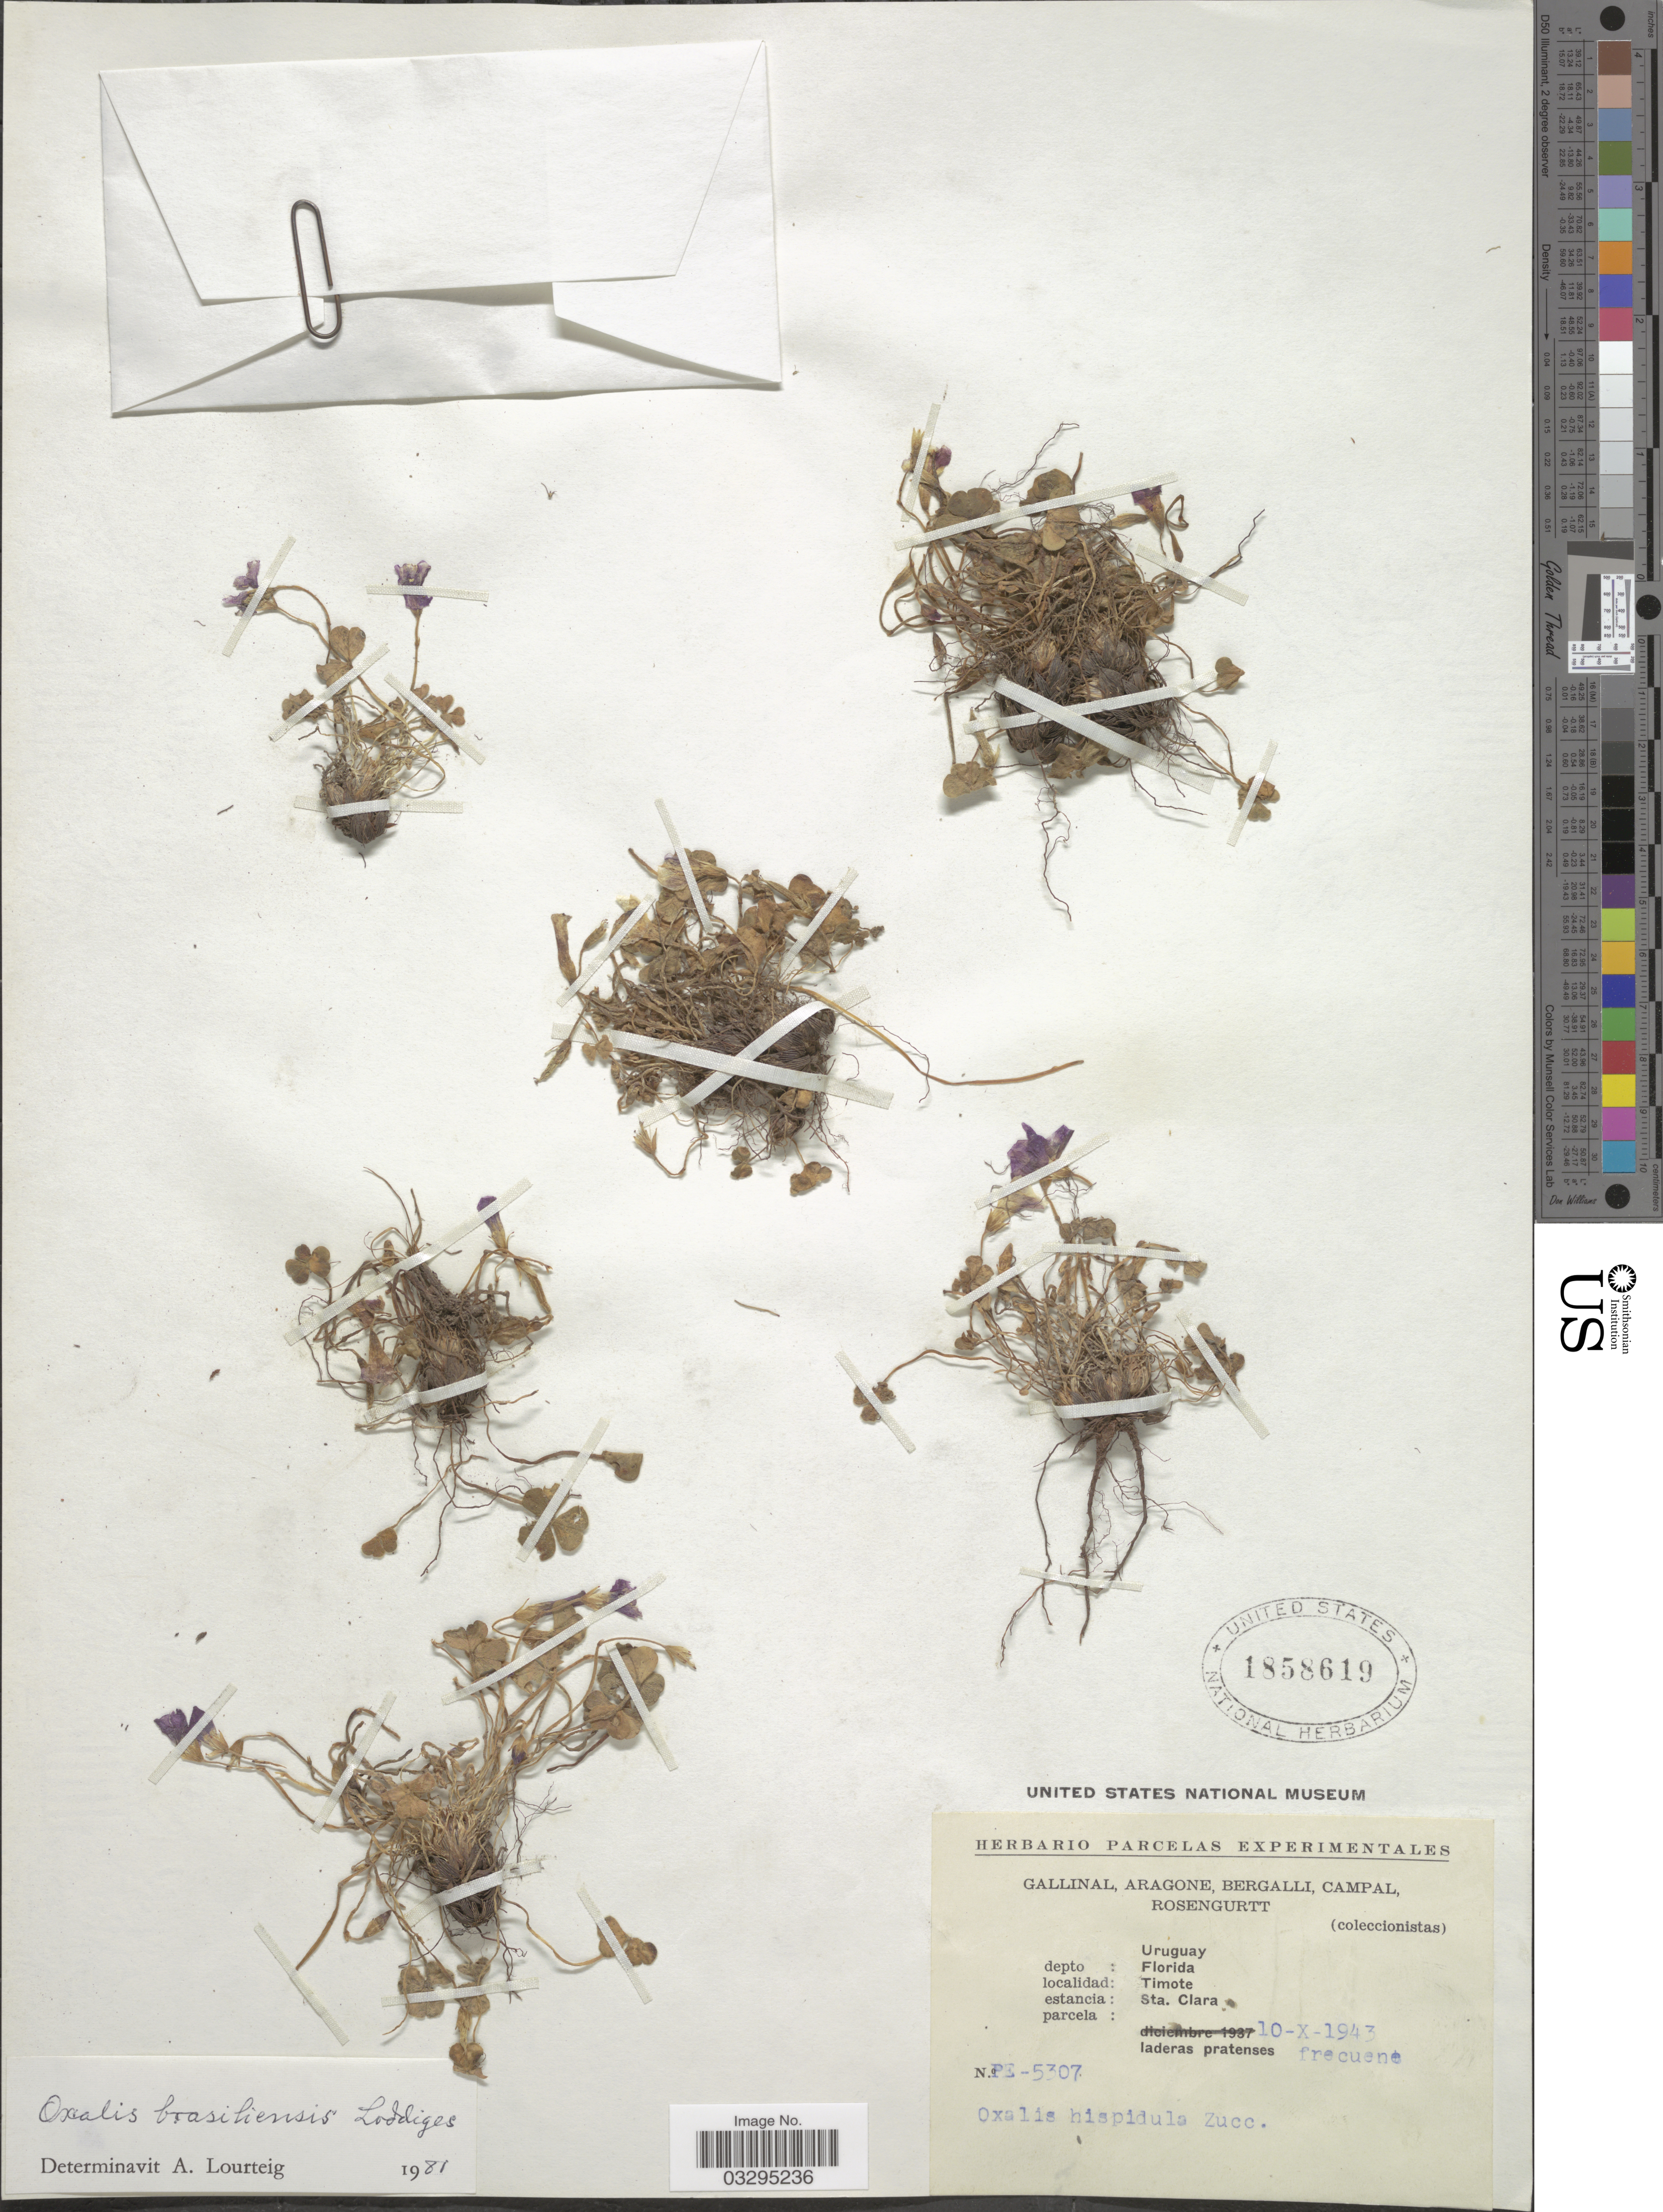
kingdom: Plantae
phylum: Tracheophyta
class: Magnoliopsida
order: Oxalidales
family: Oxalidaceae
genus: Oxalis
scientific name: Oxalis brasiliensis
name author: G. Lodd.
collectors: -. Gallinal, -- Aragone, -- Bergalli, -- Campal & Rosengurtt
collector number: PE-5307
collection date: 1943-10-10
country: Uruguay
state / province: Florida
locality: Depto: Florida. Timote. Estancia: Sta. Clara.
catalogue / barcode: US 1858619